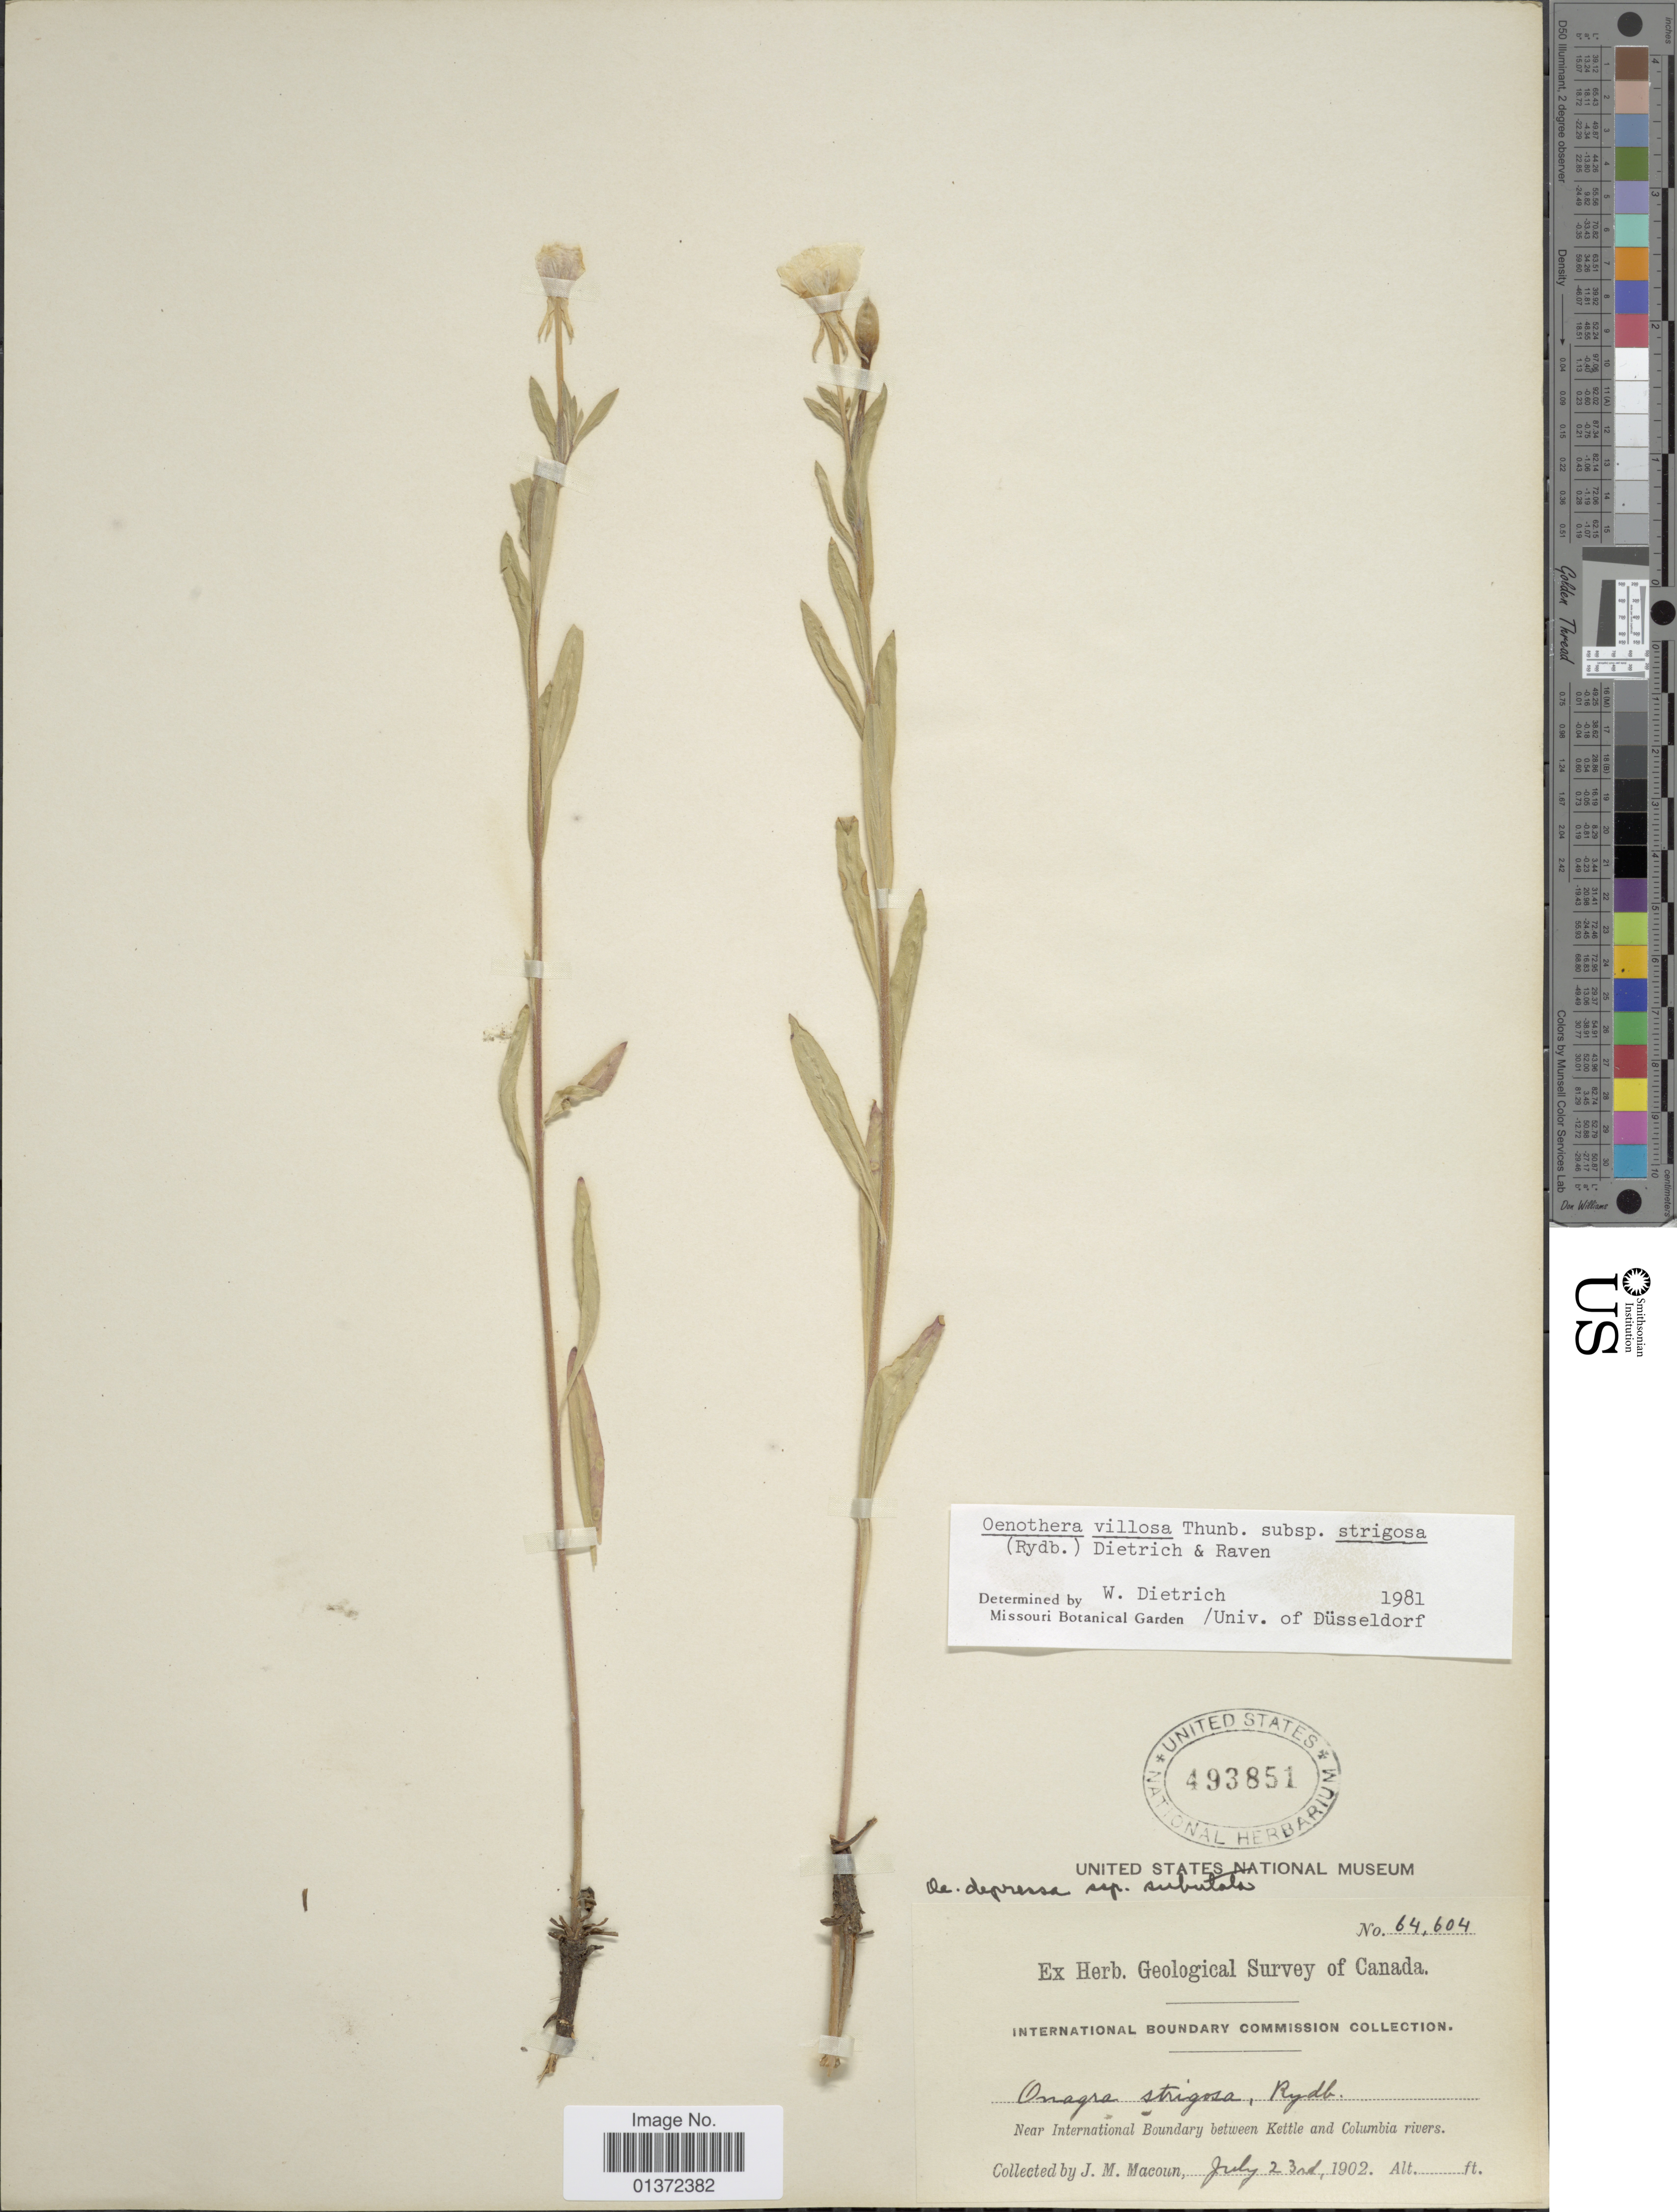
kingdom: Plantae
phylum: Tracheophyta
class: Magnoliopsida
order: Myrtales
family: Onagraceae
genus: Oenothera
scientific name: Oenothera villosa subsp. strigosa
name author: (Rydb.) W. Dietr. & P.H. Raven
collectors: J. M. Macoun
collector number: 64604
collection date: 1902-07-23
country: Canada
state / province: British Columbia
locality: Near International Boundary between Kettle and Columbia rivers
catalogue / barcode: US 493851